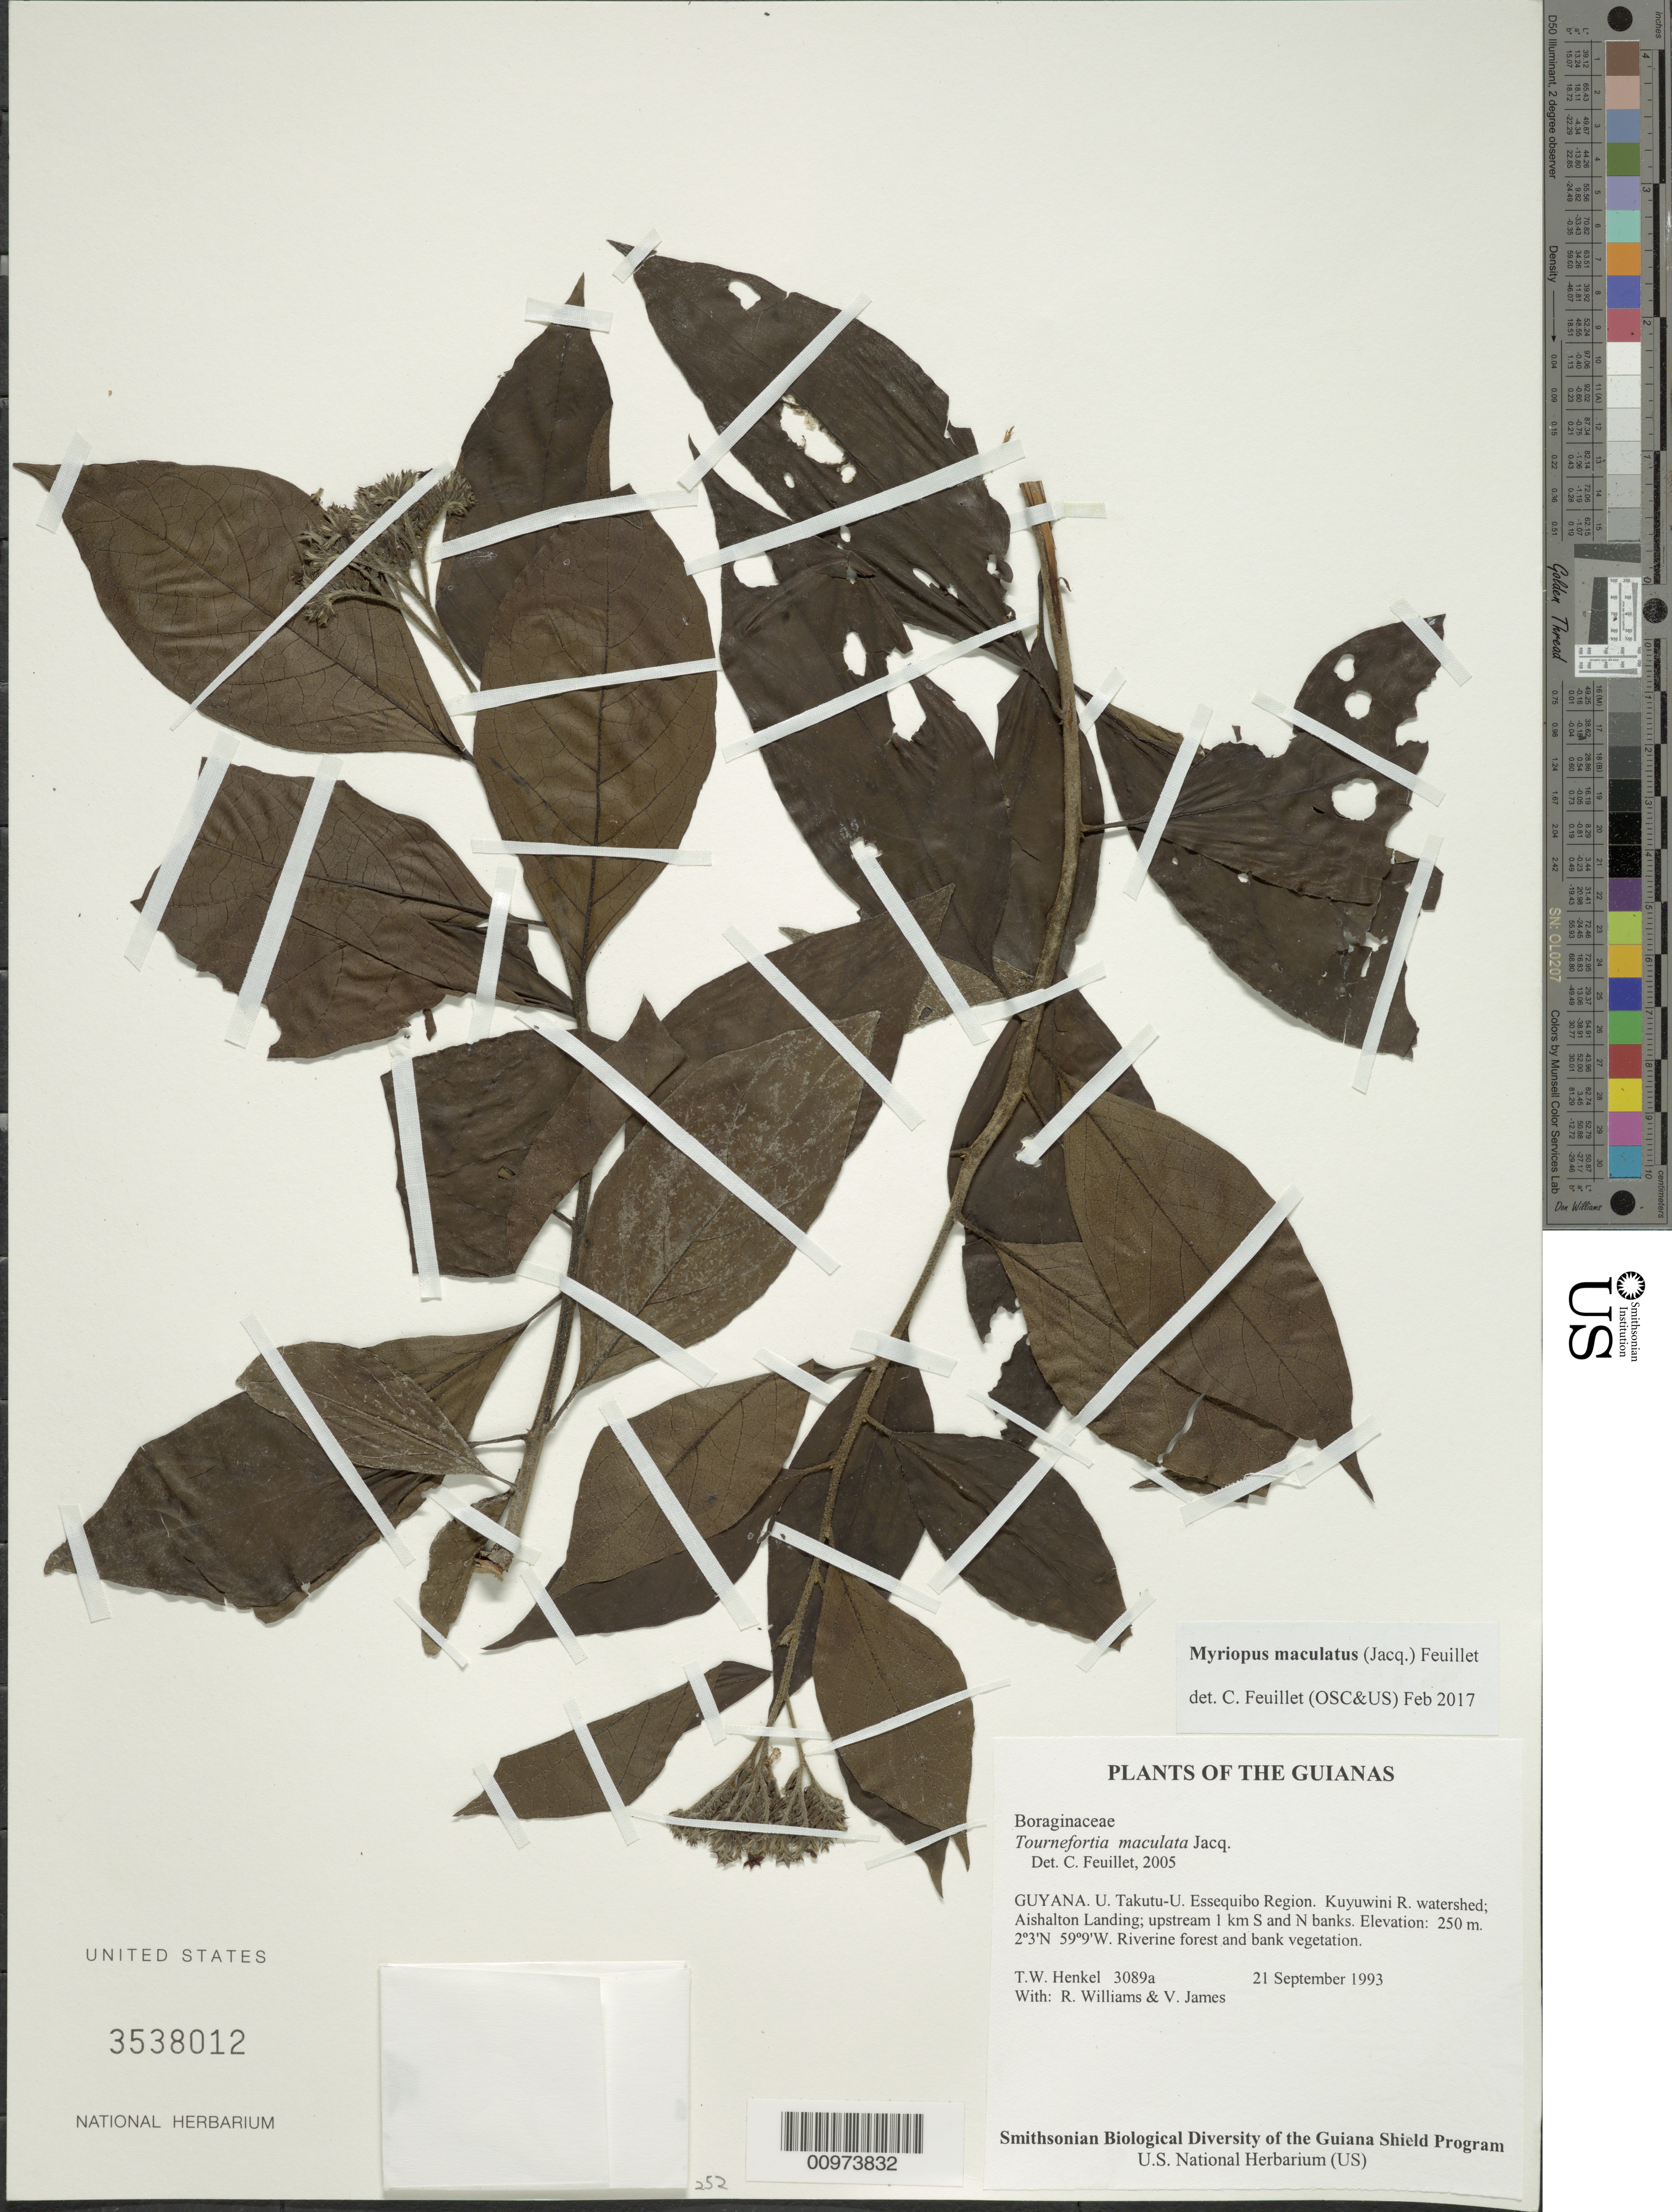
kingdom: Plantae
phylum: Tracheophyta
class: Magnoliopsida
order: Boraginales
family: Heliotropiaceae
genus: Myriopus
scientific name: Myriopus maculatus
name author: (Jacq.) Feuillet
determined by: Feuillet, C.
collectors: T. Henkel, R. Williams & V. James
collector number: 3089 a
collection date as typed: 21 September 1993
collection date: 1993-09-21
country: Guyana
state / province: U. Takutu-U. Essequibo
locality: Kuyuwini R. watershed; Aishalton Landing; upstream 1 km S and N banks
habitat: Riverine forest and bank vegetation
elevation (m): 250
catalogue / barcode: US 3538012